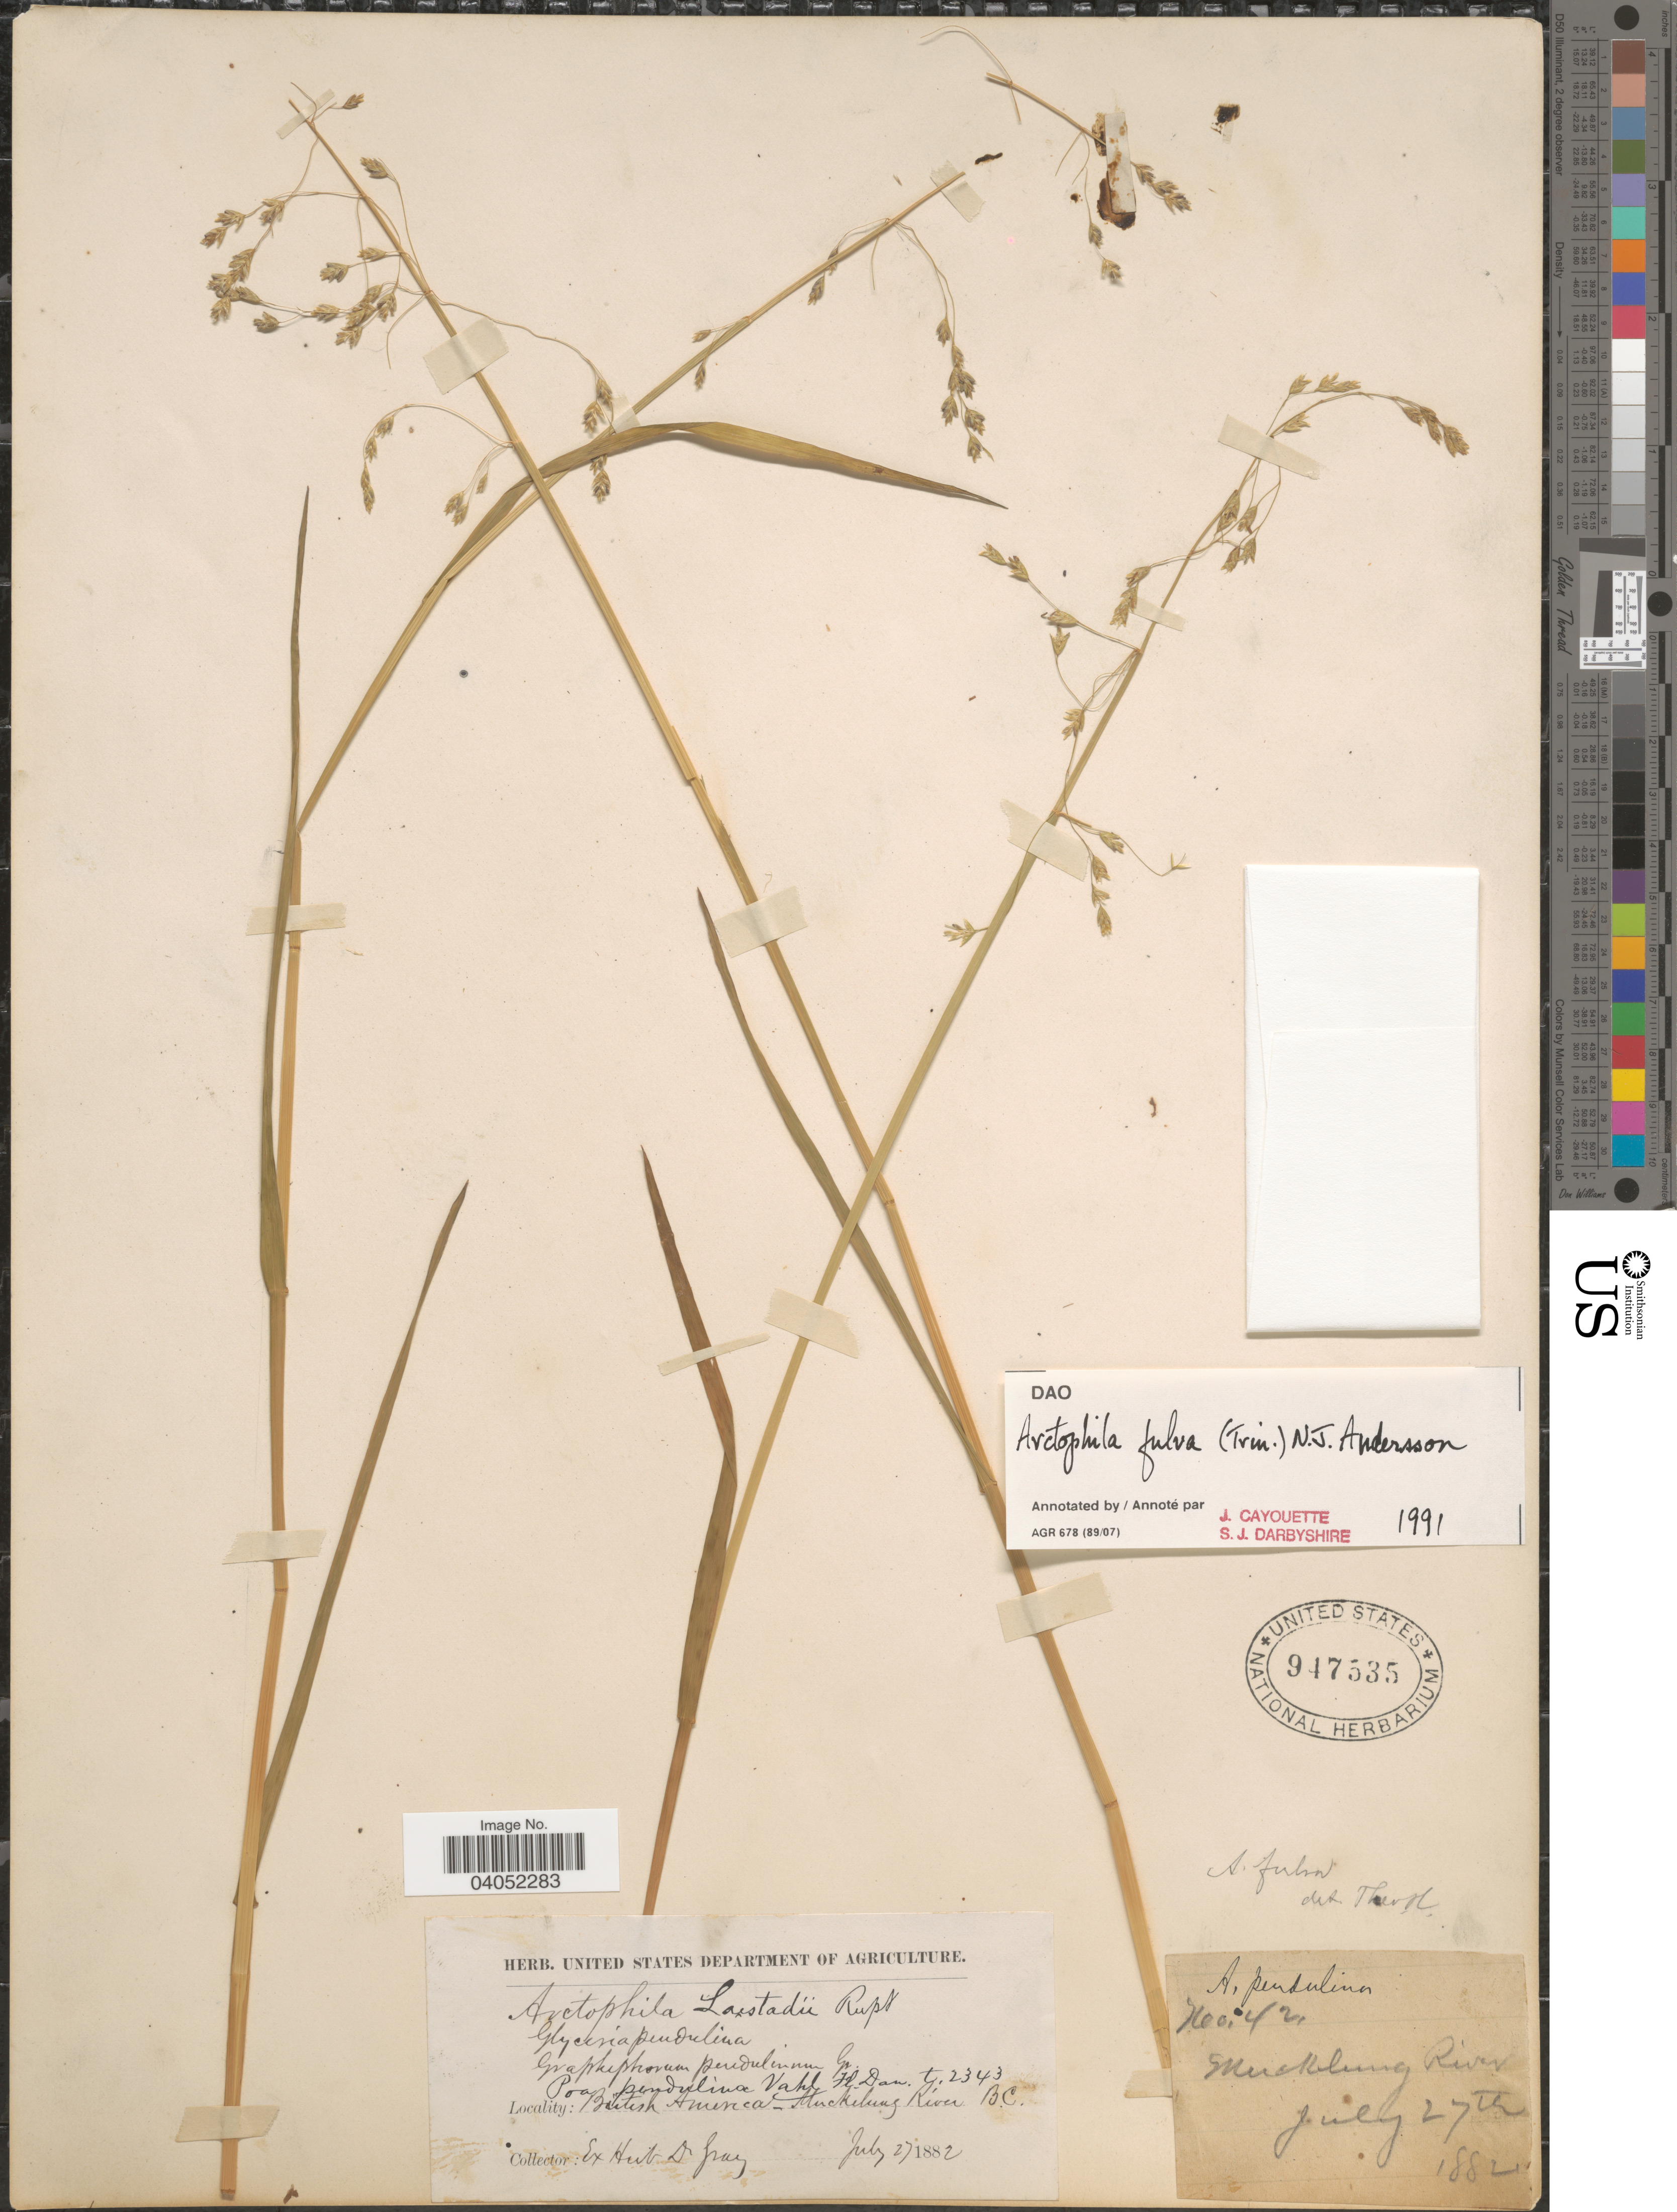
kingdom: Plantae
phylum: Tracheophyta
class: Liliopsida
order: Poales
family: Poaceae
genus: Arctophila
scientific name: Arctophila fulva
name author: (Trin.) Andersson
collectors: ex herb. Gray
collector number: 42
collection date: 1882-07-27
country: Canada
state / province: British Columbia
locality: British America - Muckilung River.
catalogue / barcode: US 947535